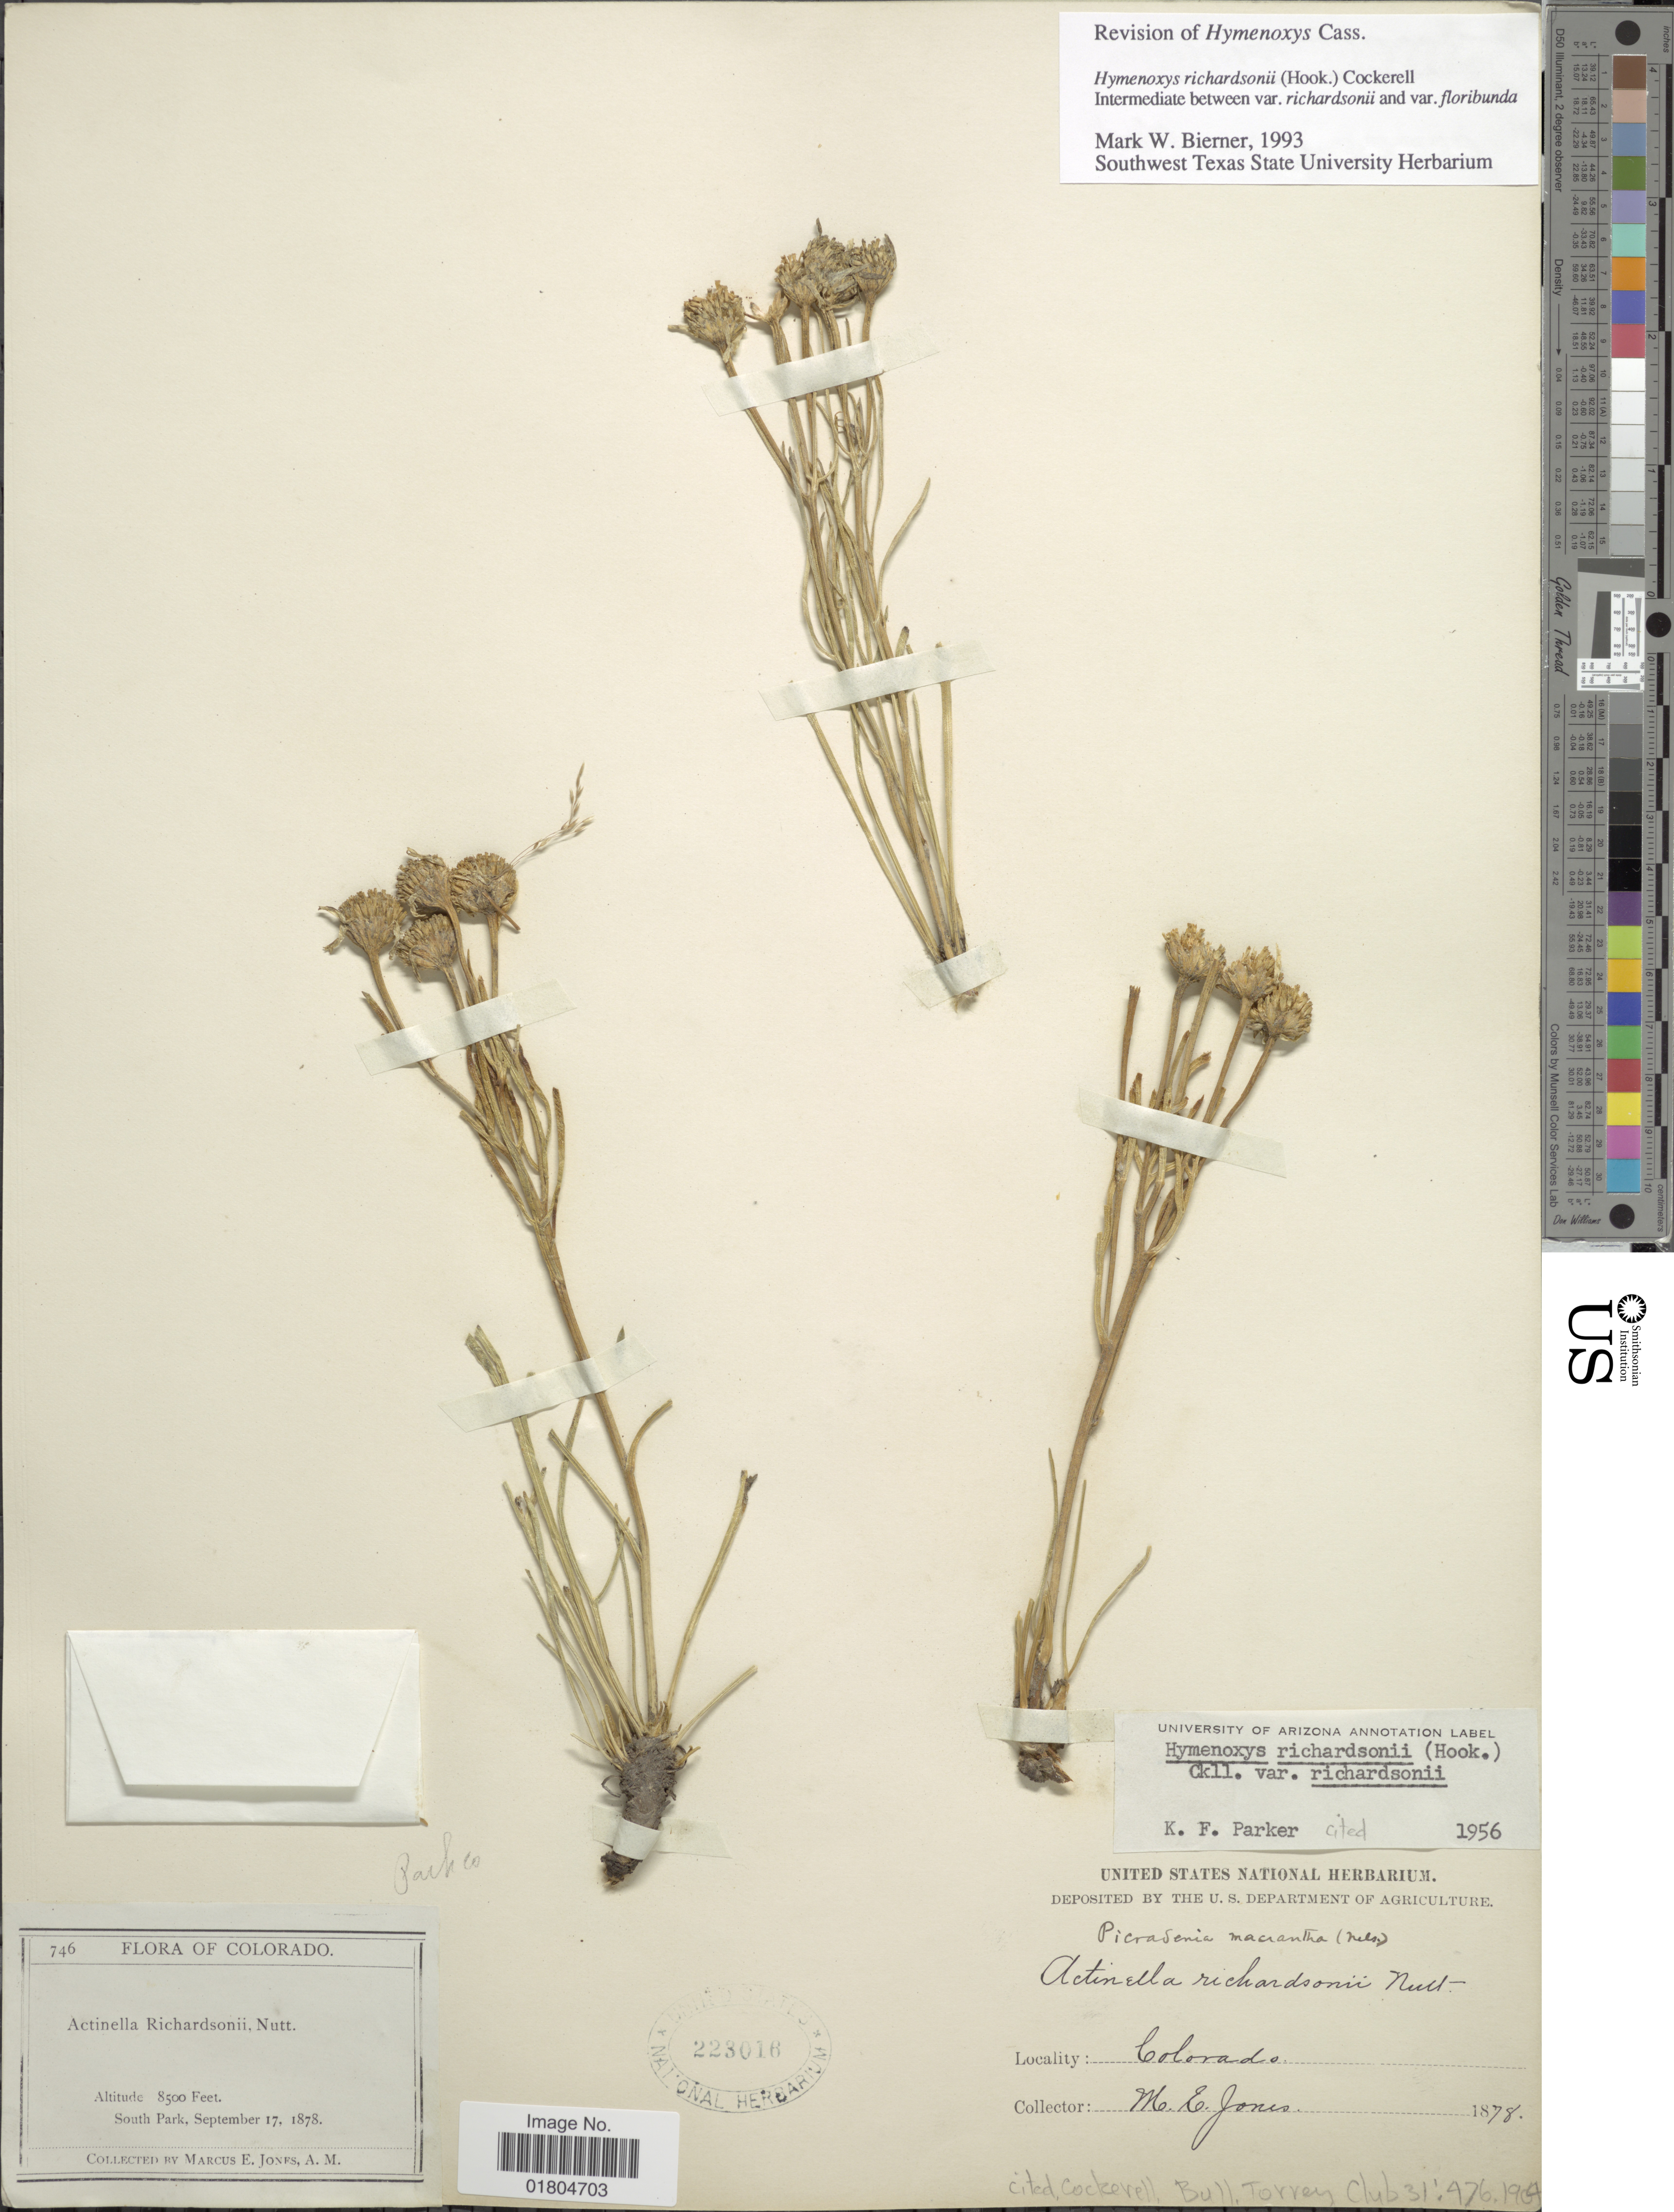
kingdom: Plantae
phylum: Tracheophyta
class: Magnoliopsida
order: Asterales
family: Asteraceae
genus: Hymenoxys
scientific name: Hymenoxys richardsonii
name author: (Hook.) Cockerell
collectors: M. E. Jones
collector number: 746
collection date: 1878-09-17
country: United States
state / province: Colorado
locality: South Park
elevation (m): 2591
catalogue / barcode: US 223016